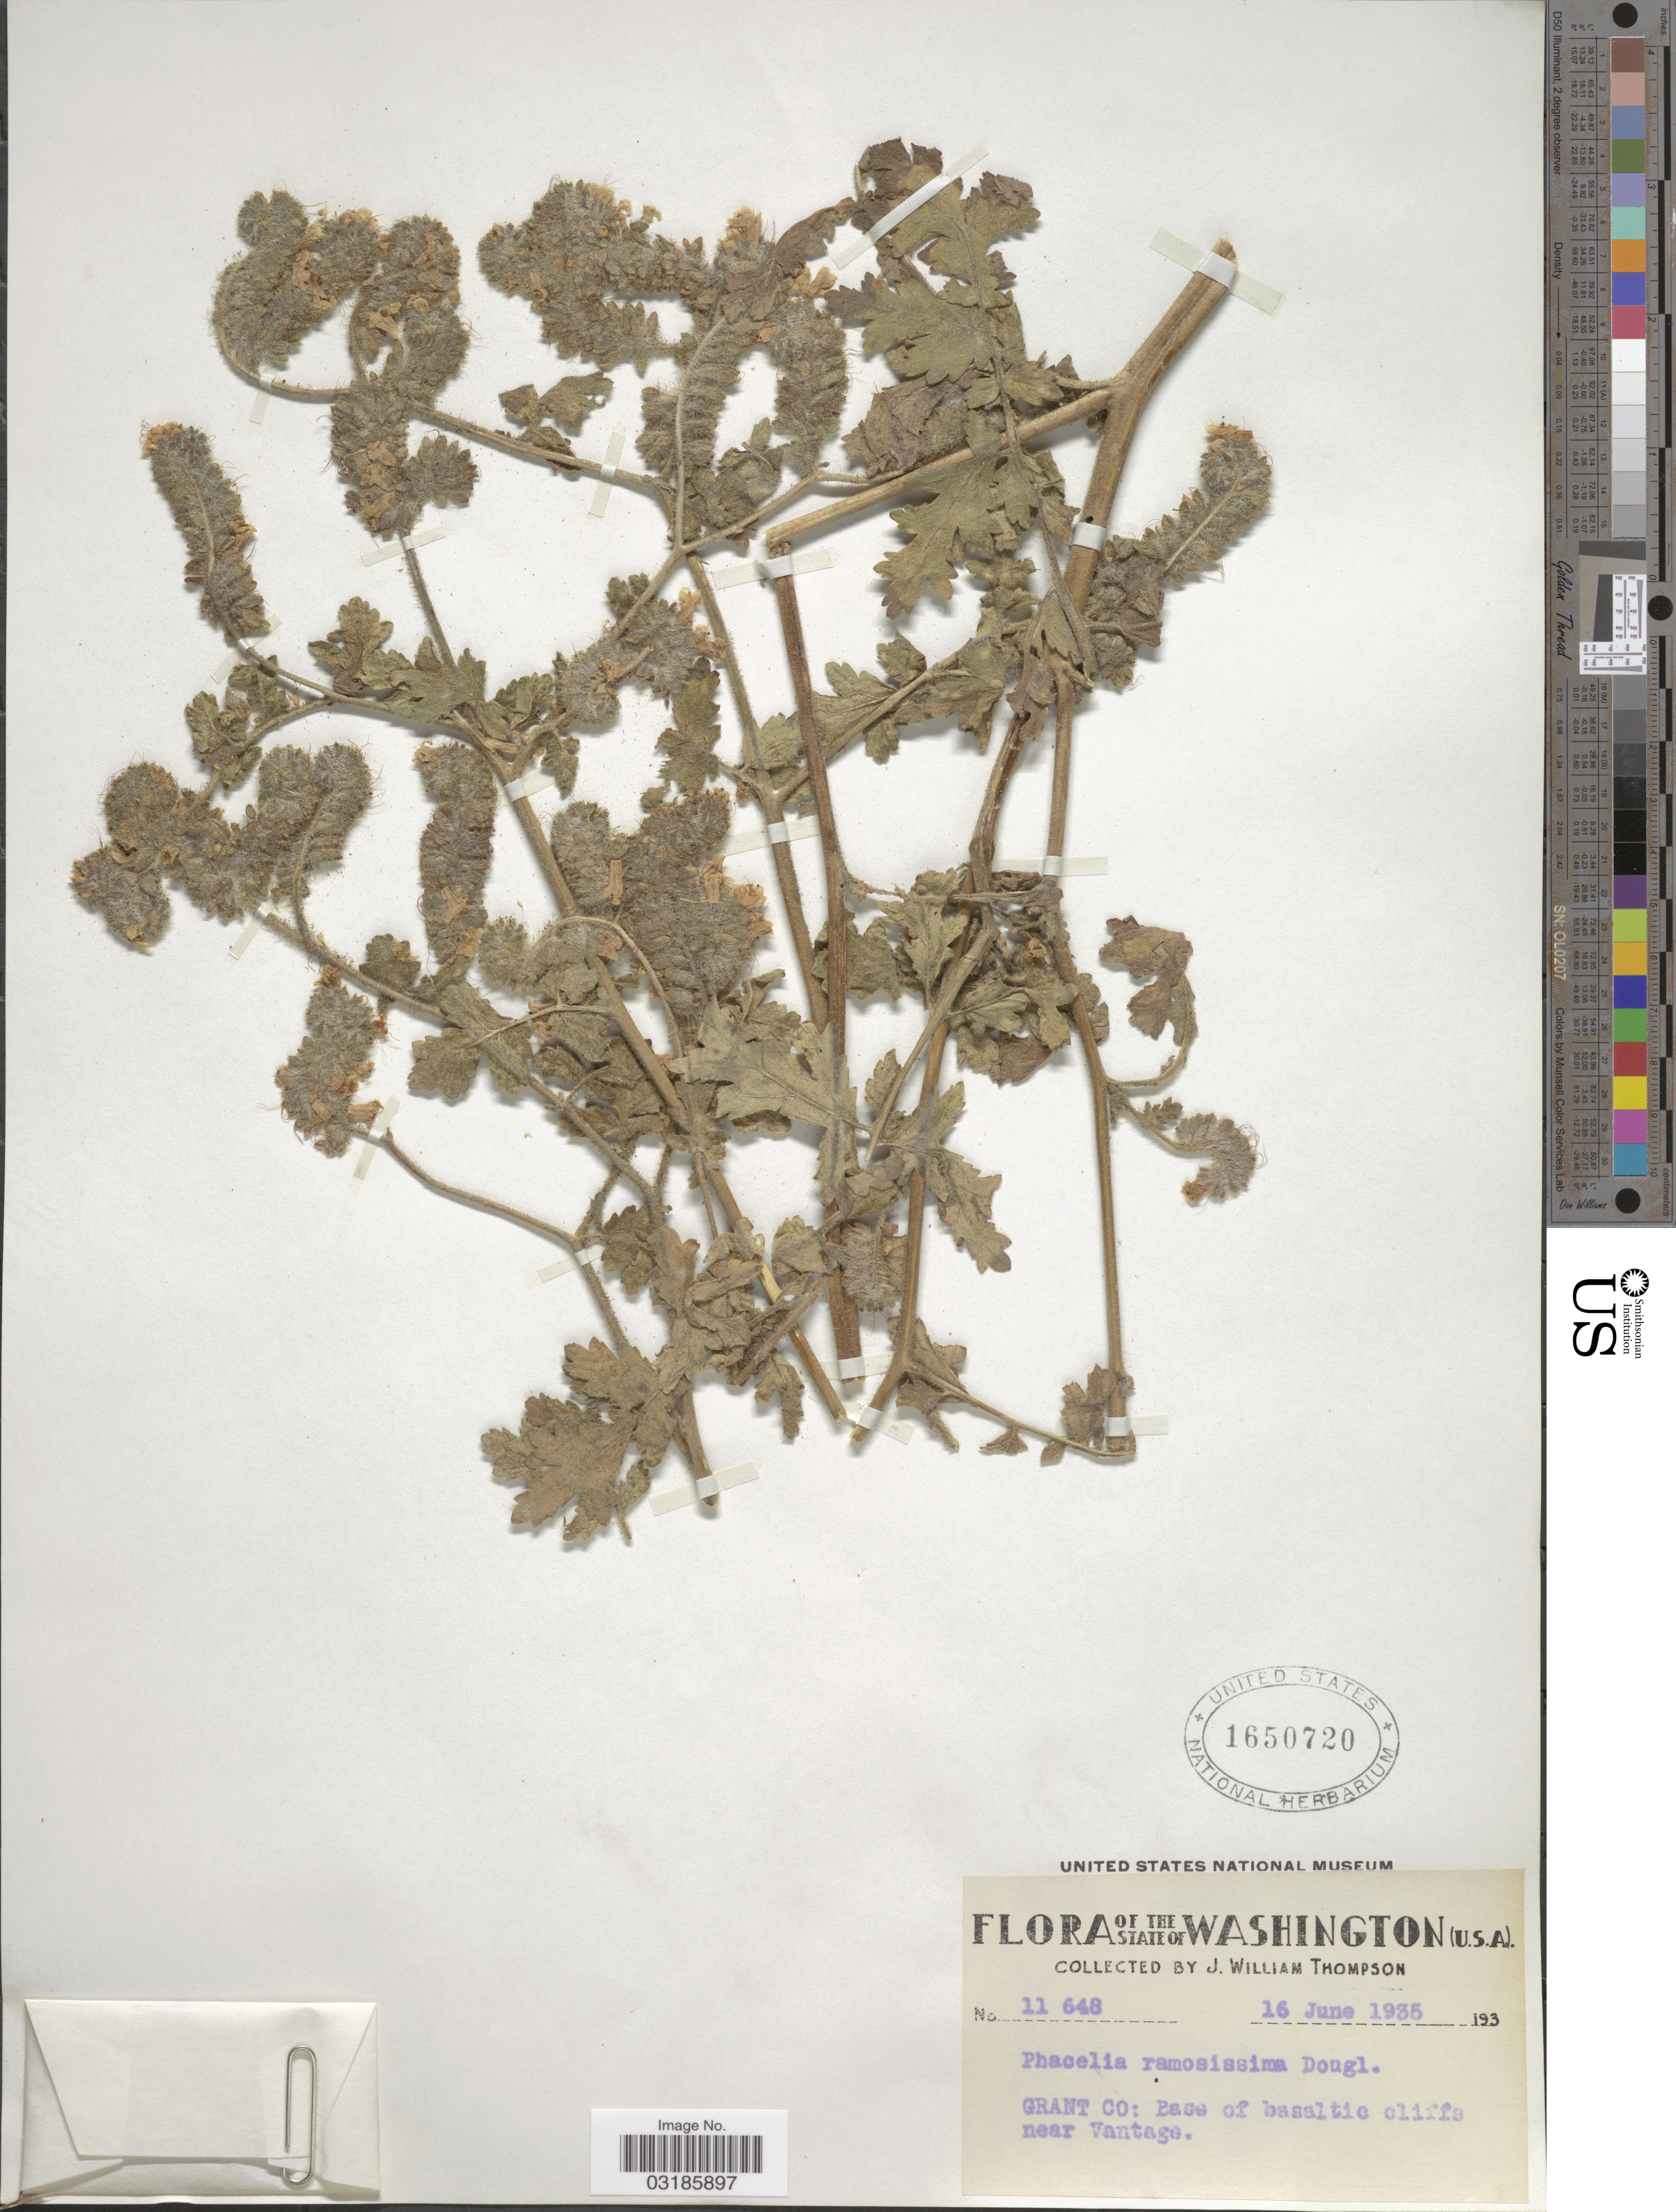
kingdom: Plantae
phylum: Tracheophyta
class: Magnoliopsida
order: Boraginales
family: Hydrophyllaceae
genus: Phacelia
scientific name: Phacelia ramosissima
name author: Douglas ex Lehm.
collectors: J. W. Thompson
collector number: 11648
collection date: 1935-06-16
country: United States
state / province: Washington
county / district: Grant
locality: GRANT CO: Base of basaltic cliffs near Vantage.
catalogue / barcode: US 1650720